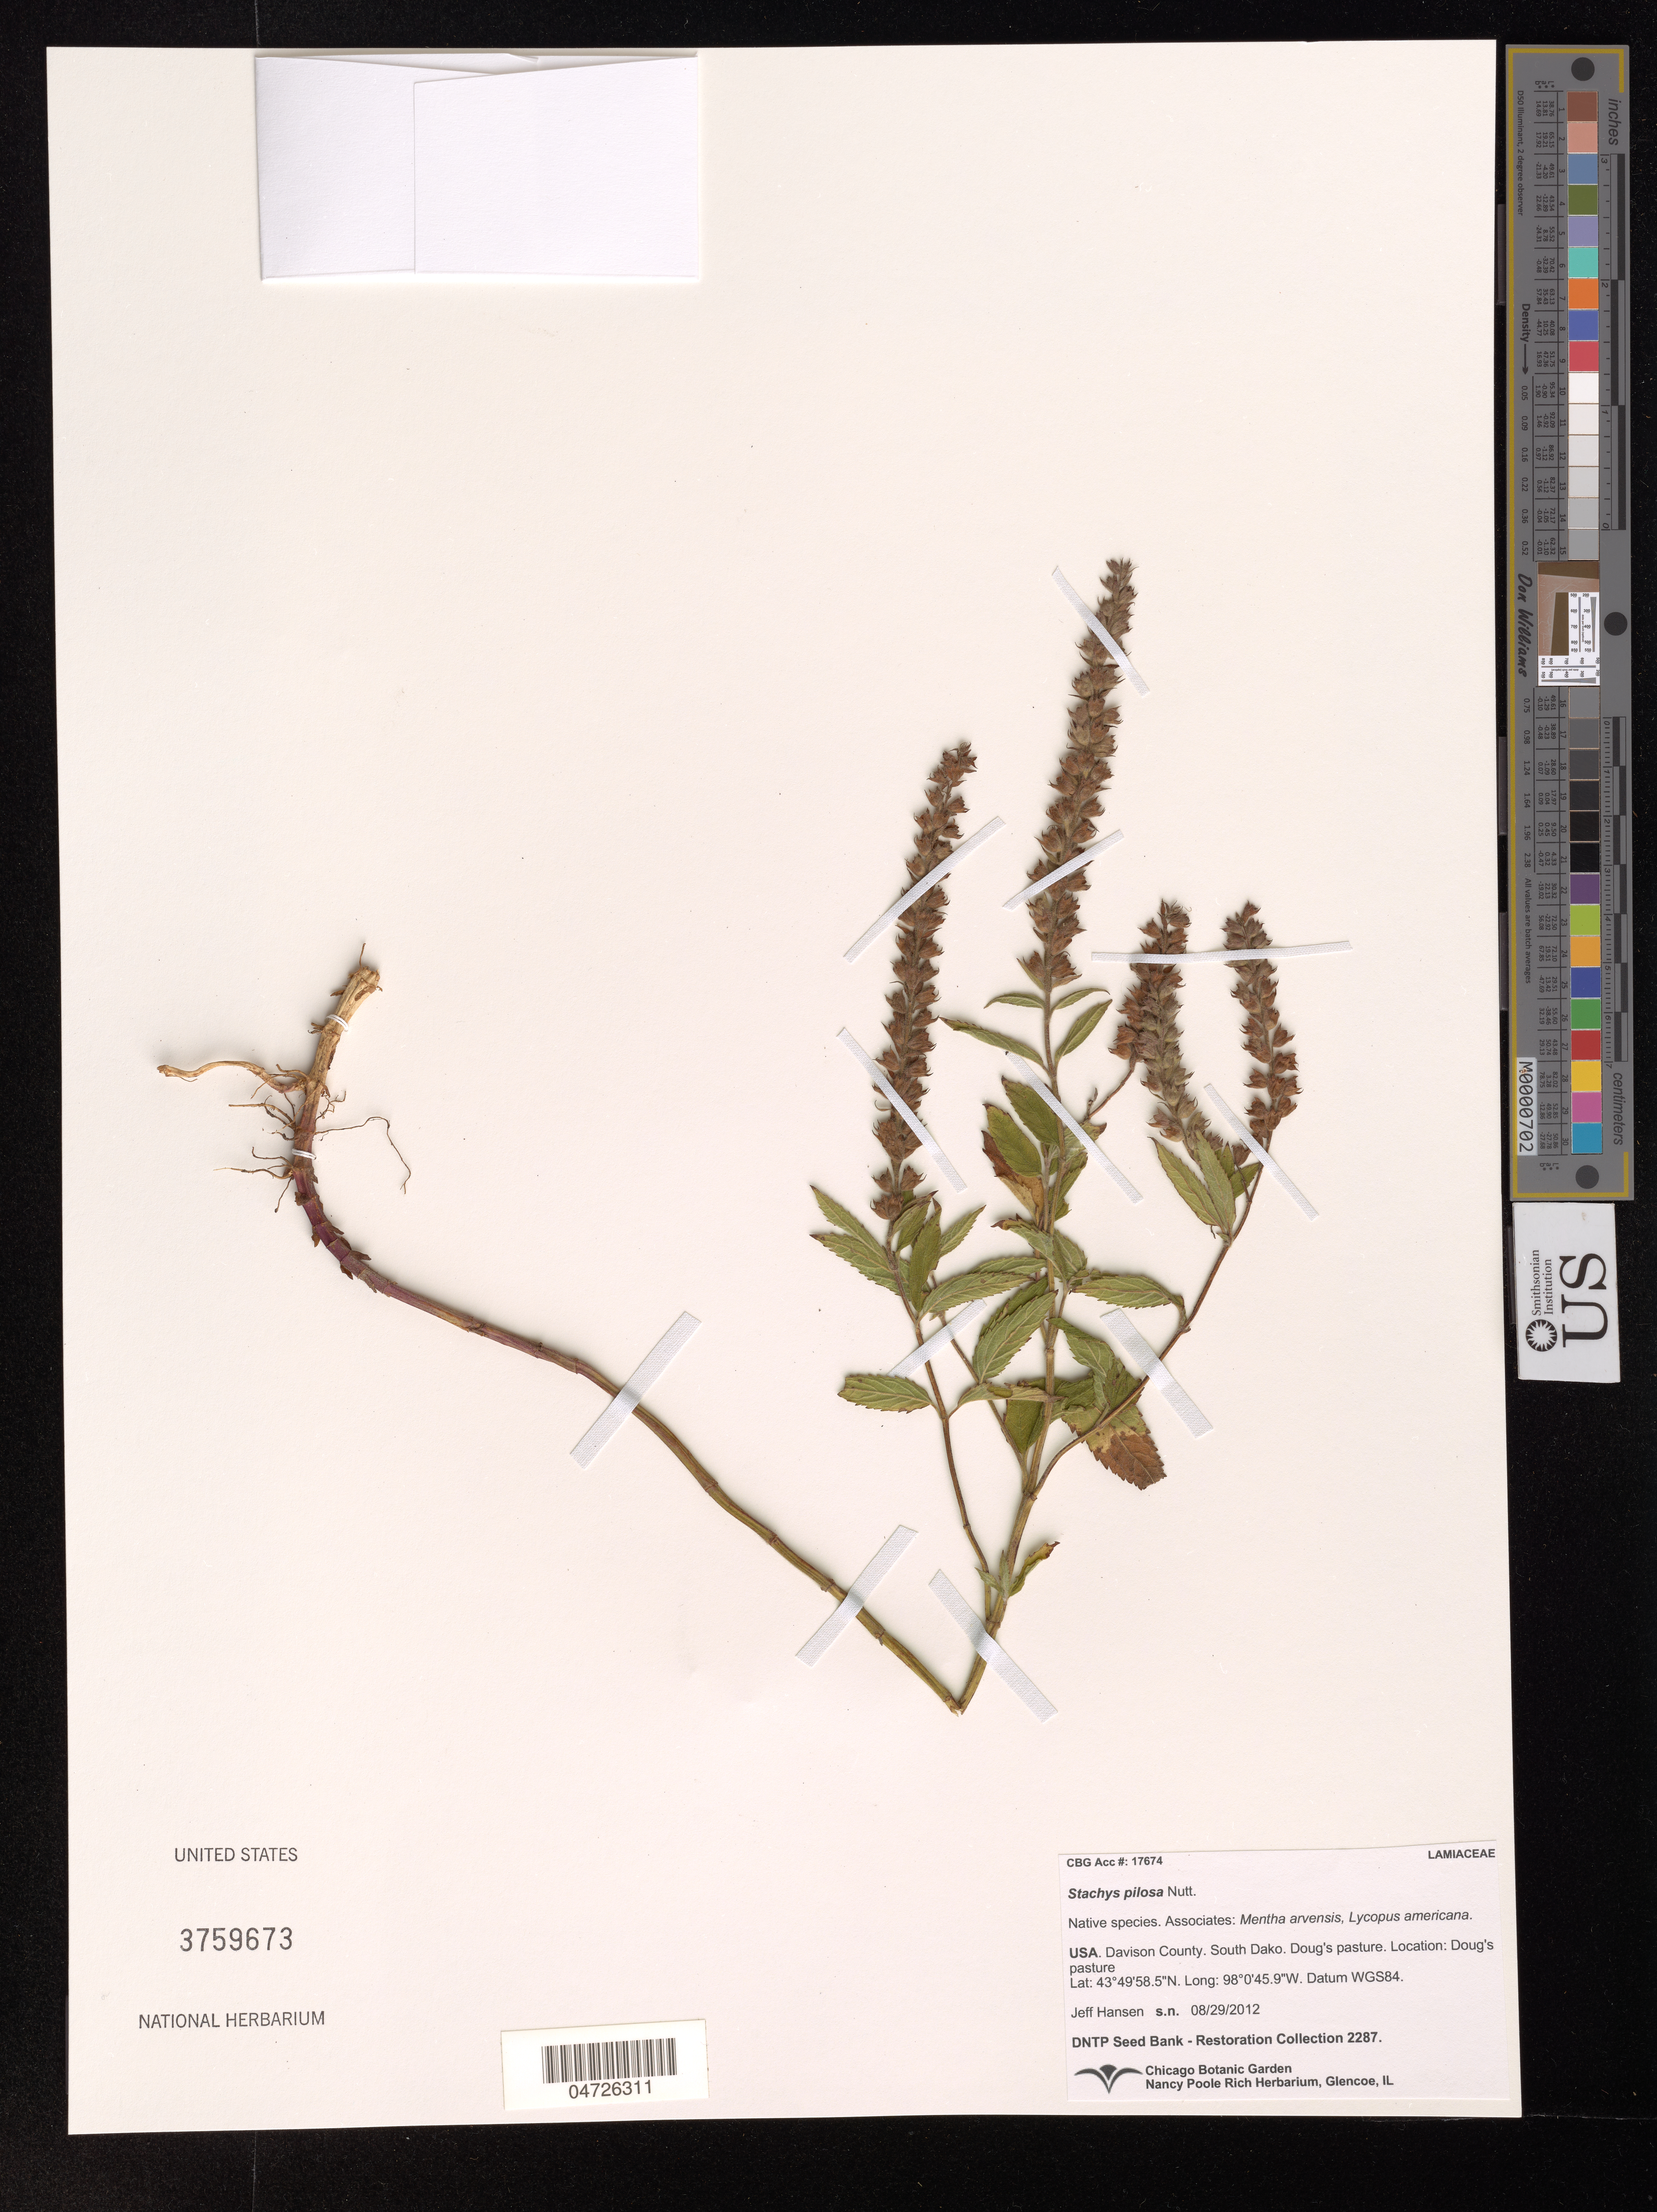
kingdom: Plantae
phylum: Tracheophyta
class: Magnoliopsida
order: Lamiales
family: Lamiaceae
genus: Stachys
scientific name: Stachys pilosa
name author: Nutt.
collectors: J. Hansen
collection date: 2012-08-29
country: United States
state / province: South Dakota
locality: Davison County. Doug's pasture. Datum WGS84.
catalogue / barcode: US 3759673